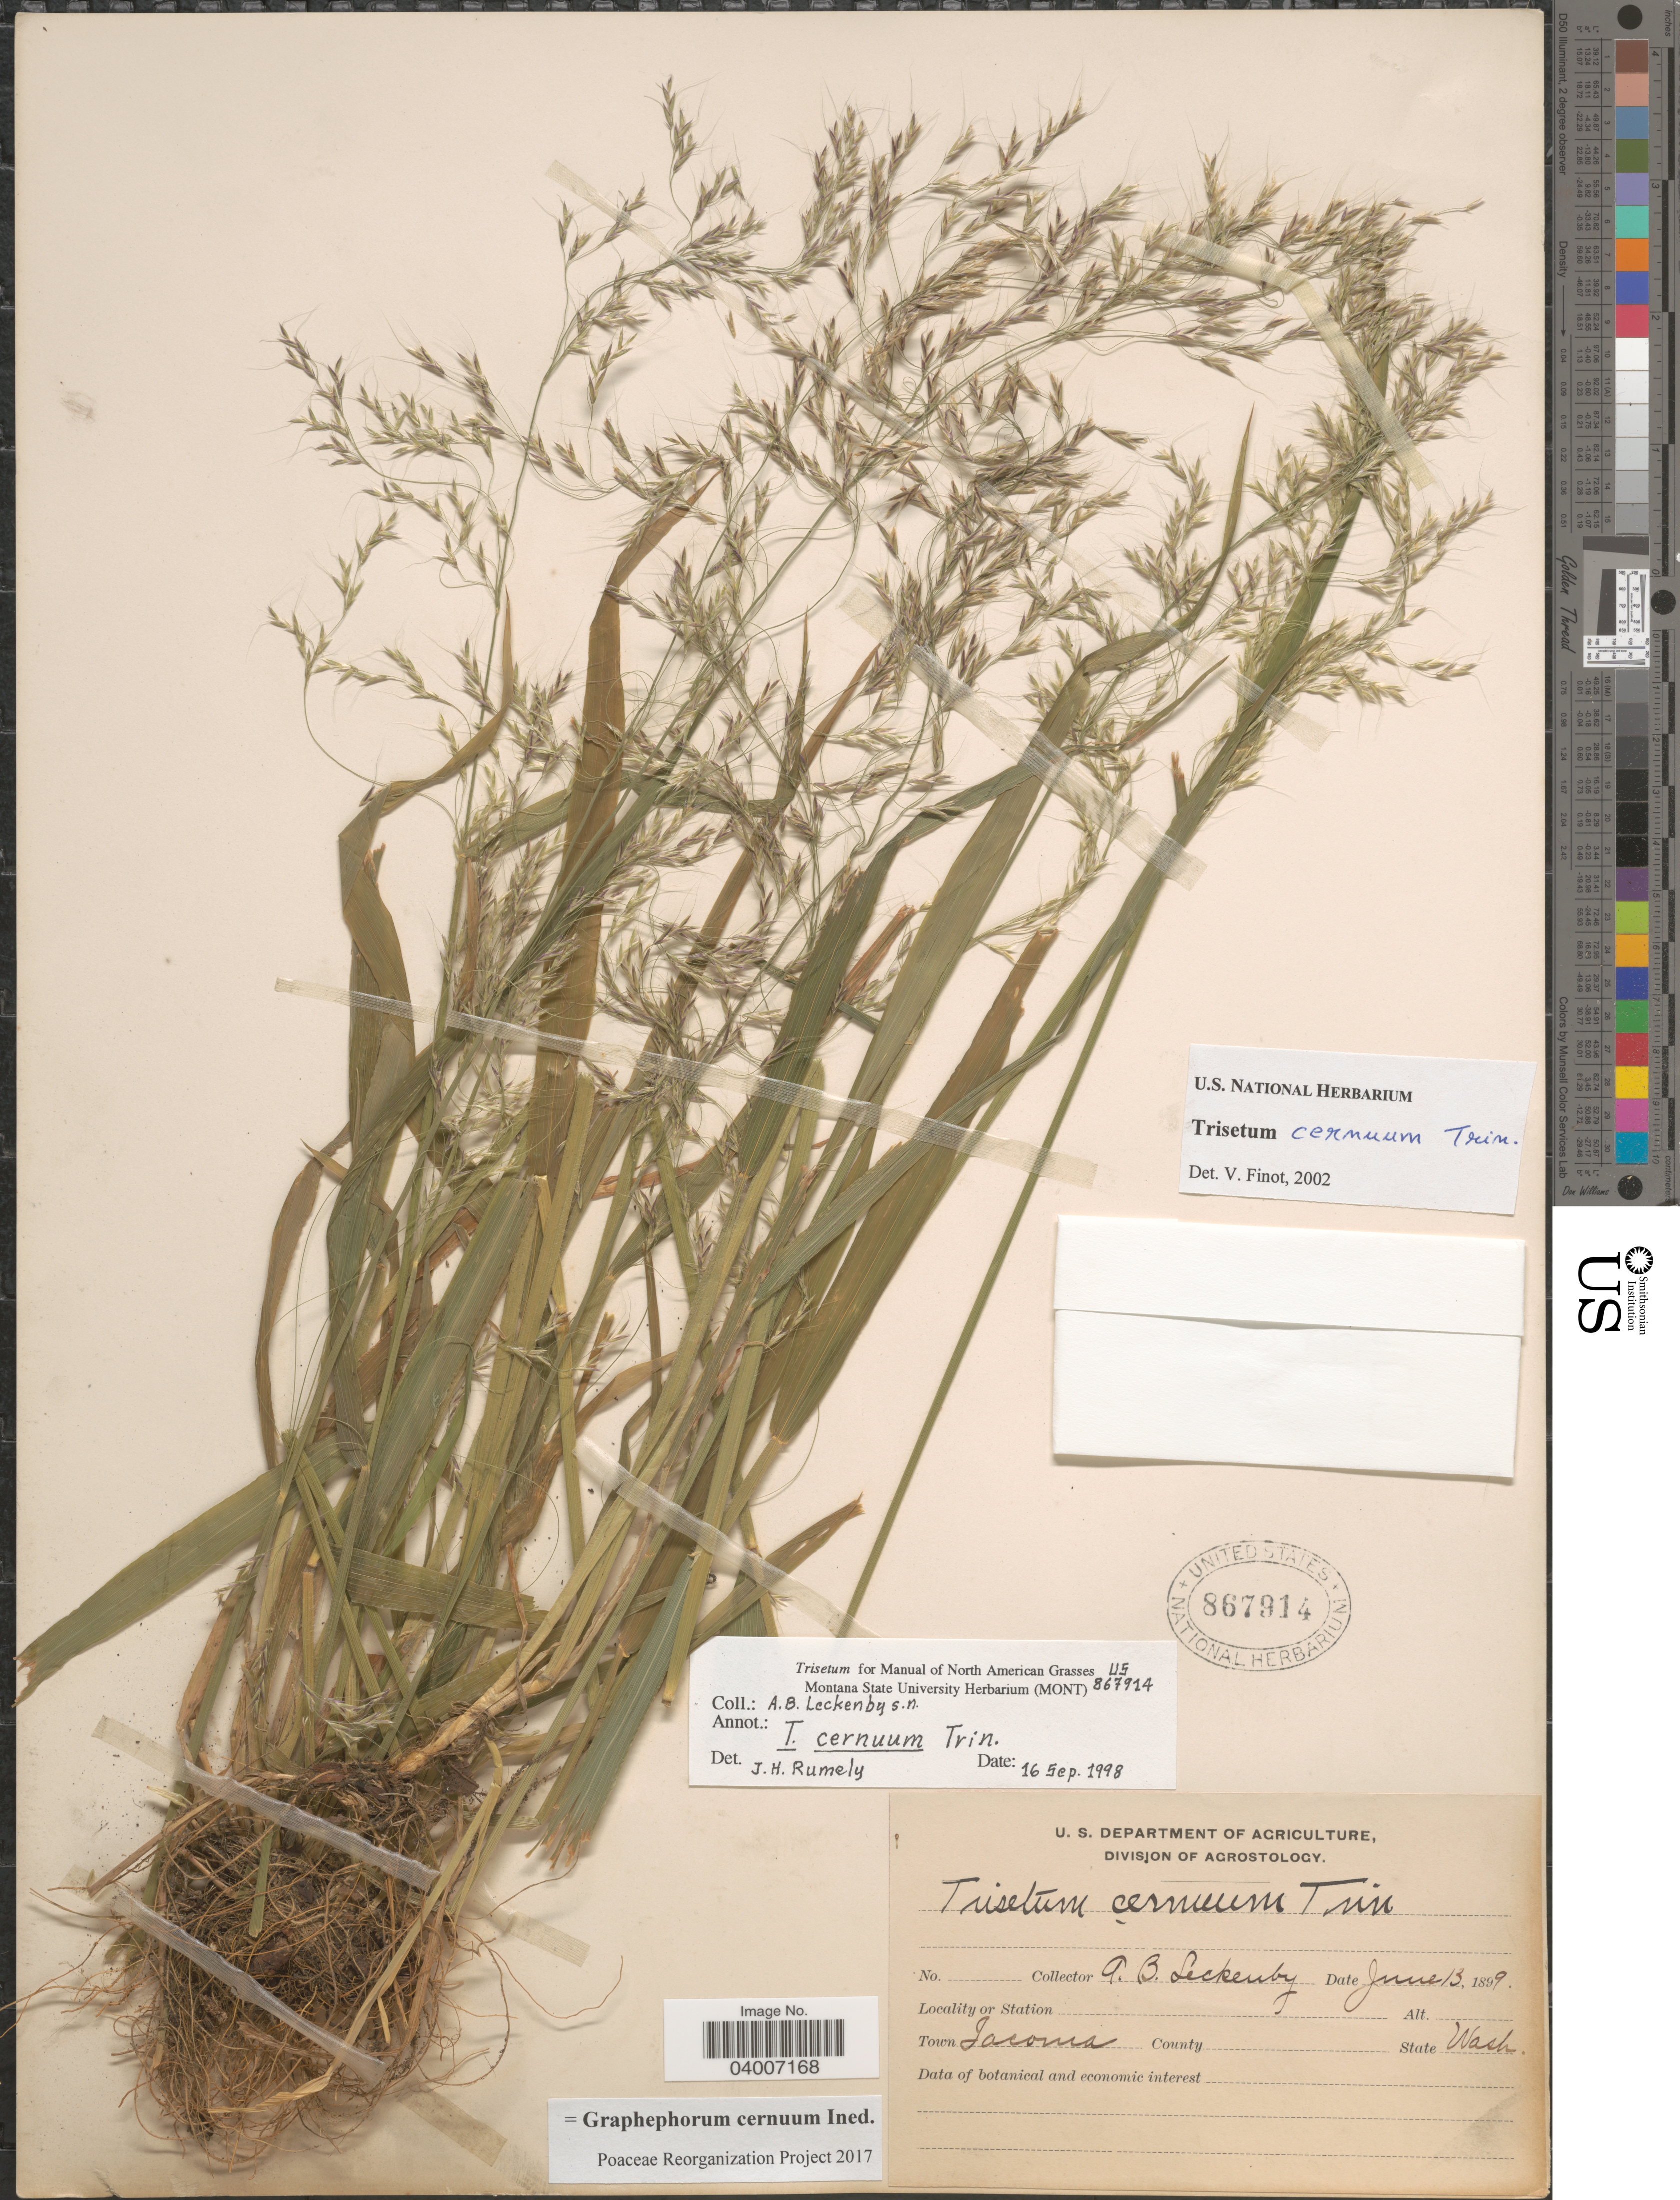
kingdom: Plantae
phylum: Tracheophyta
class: Liliopsida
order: Poales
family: Poaceae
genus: Graphephorum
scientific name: Graphephorum cernuum ined.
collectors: A. Leckenby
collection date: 1899-06-13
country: United States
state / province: Washington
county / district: Pierce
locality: Town Tacoma.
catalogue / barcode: US 867914